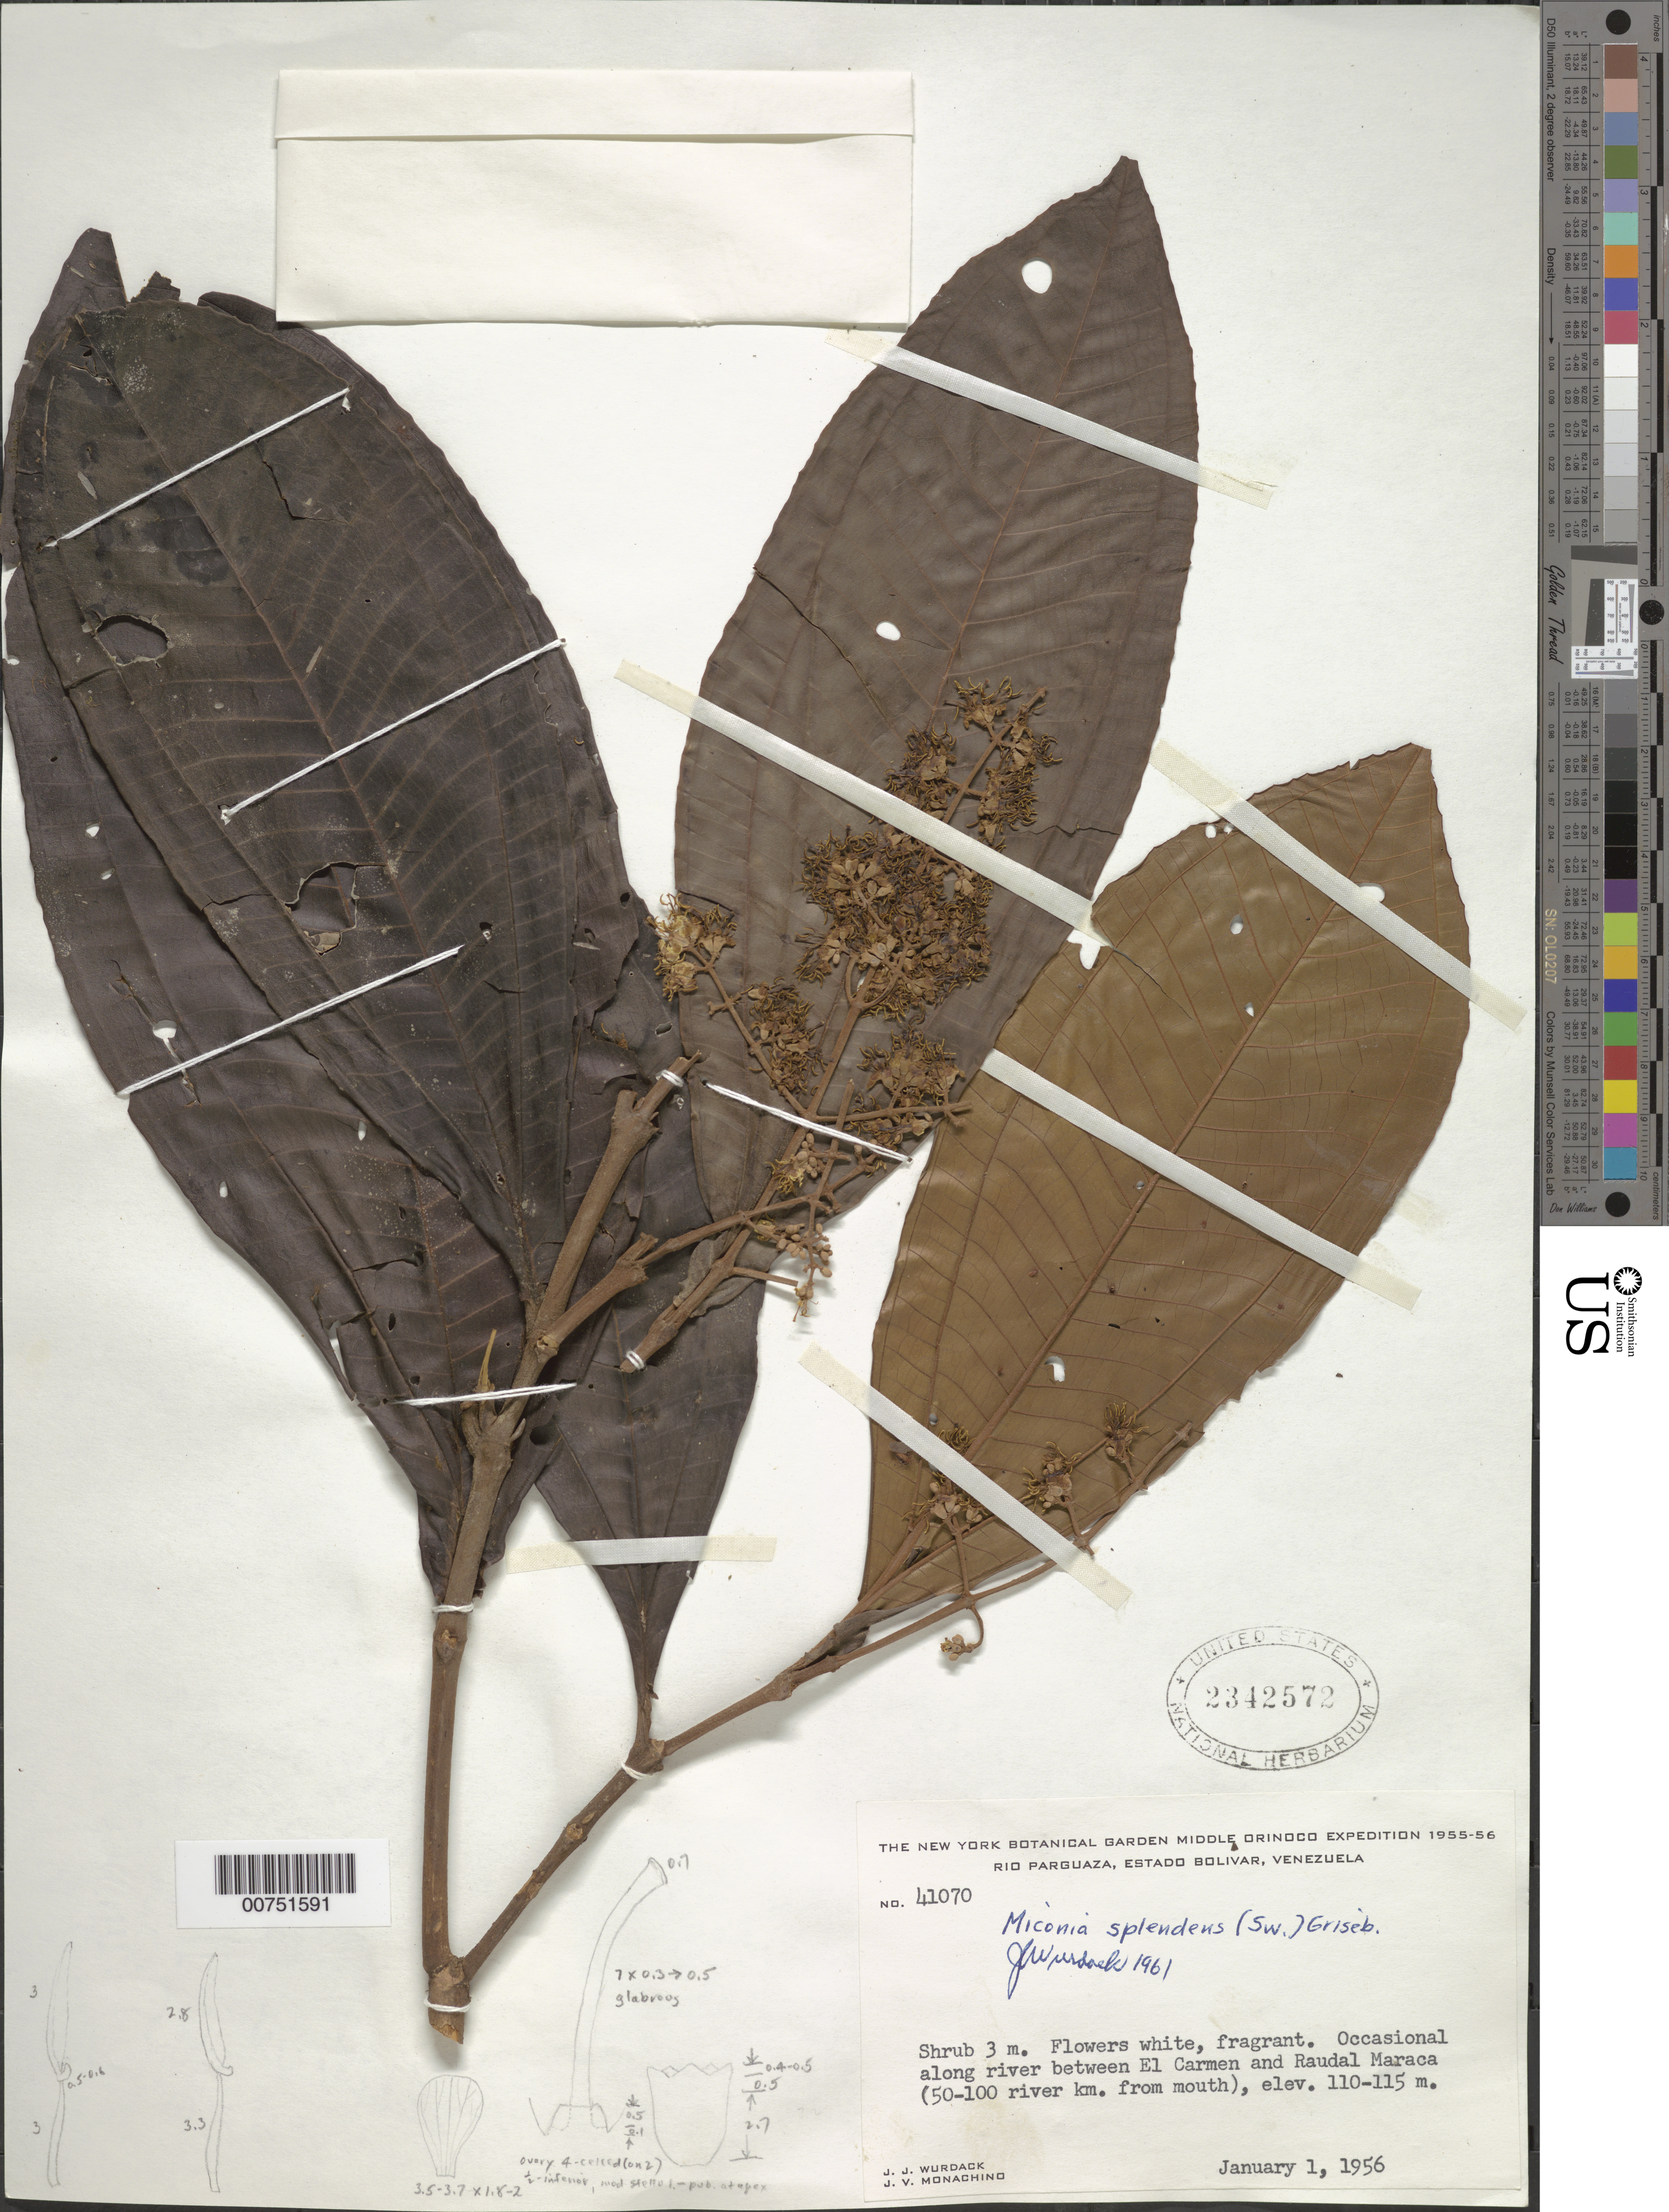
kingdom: Plantae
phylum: Tracheophyta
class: Magnoliopsida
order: Myrtales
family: Melastomataceae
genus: Miconia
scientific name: Miconia splendens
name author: (Sw.) Griseb.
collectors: J. J. Wurdack & J. V. Monachino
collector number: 41070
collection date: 1956-01-01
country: Venezuela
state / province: Bolivar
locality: Rio Parguaza. Along river between El Carmen and Raudal Maraca (50-100 river km. from mouth).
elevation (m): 110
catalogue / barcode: US 2342572